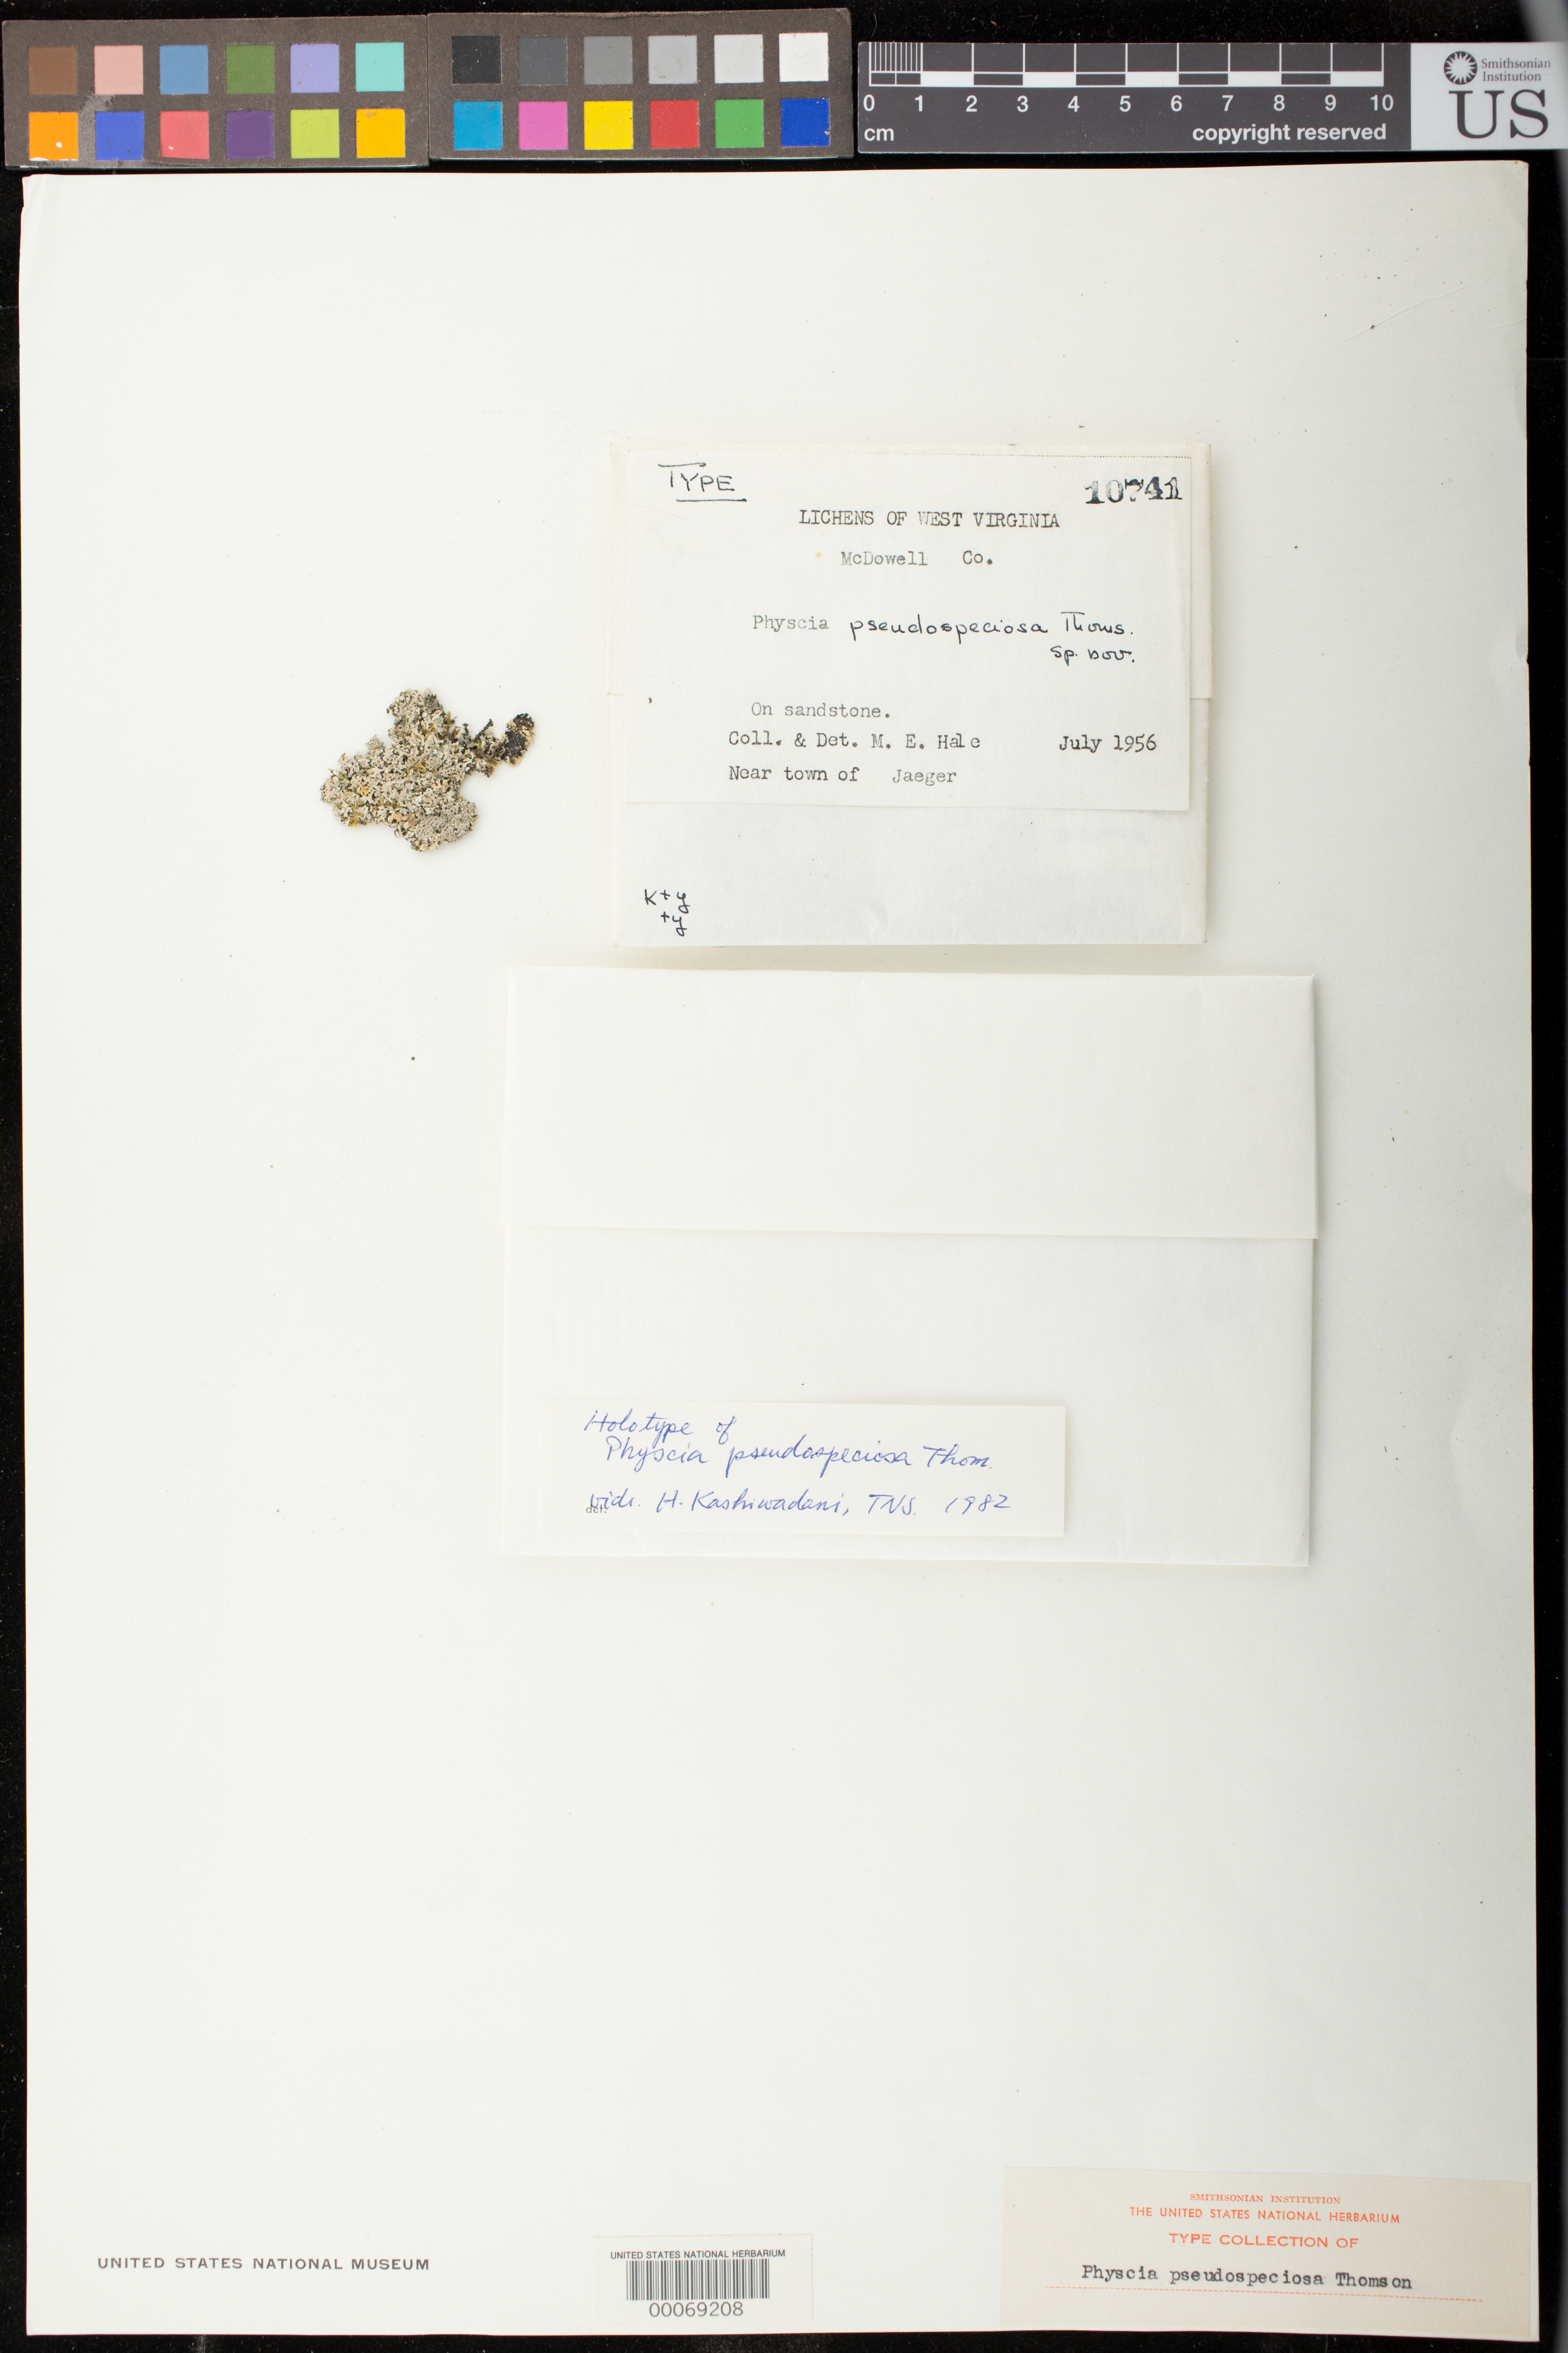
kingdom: Fungi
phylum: Ascomycota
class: Lecanoromycetes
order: Caliciales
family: Physciaceae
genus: Physcia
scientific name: Physcia pseudospeciosa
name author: J.W. Thomson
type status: Holotype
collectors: M. Hale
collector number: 10741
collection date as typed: Jul 1956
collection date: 1956-07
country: United States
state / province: West Virginia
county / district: McDowell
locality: Near town of Jaeger.